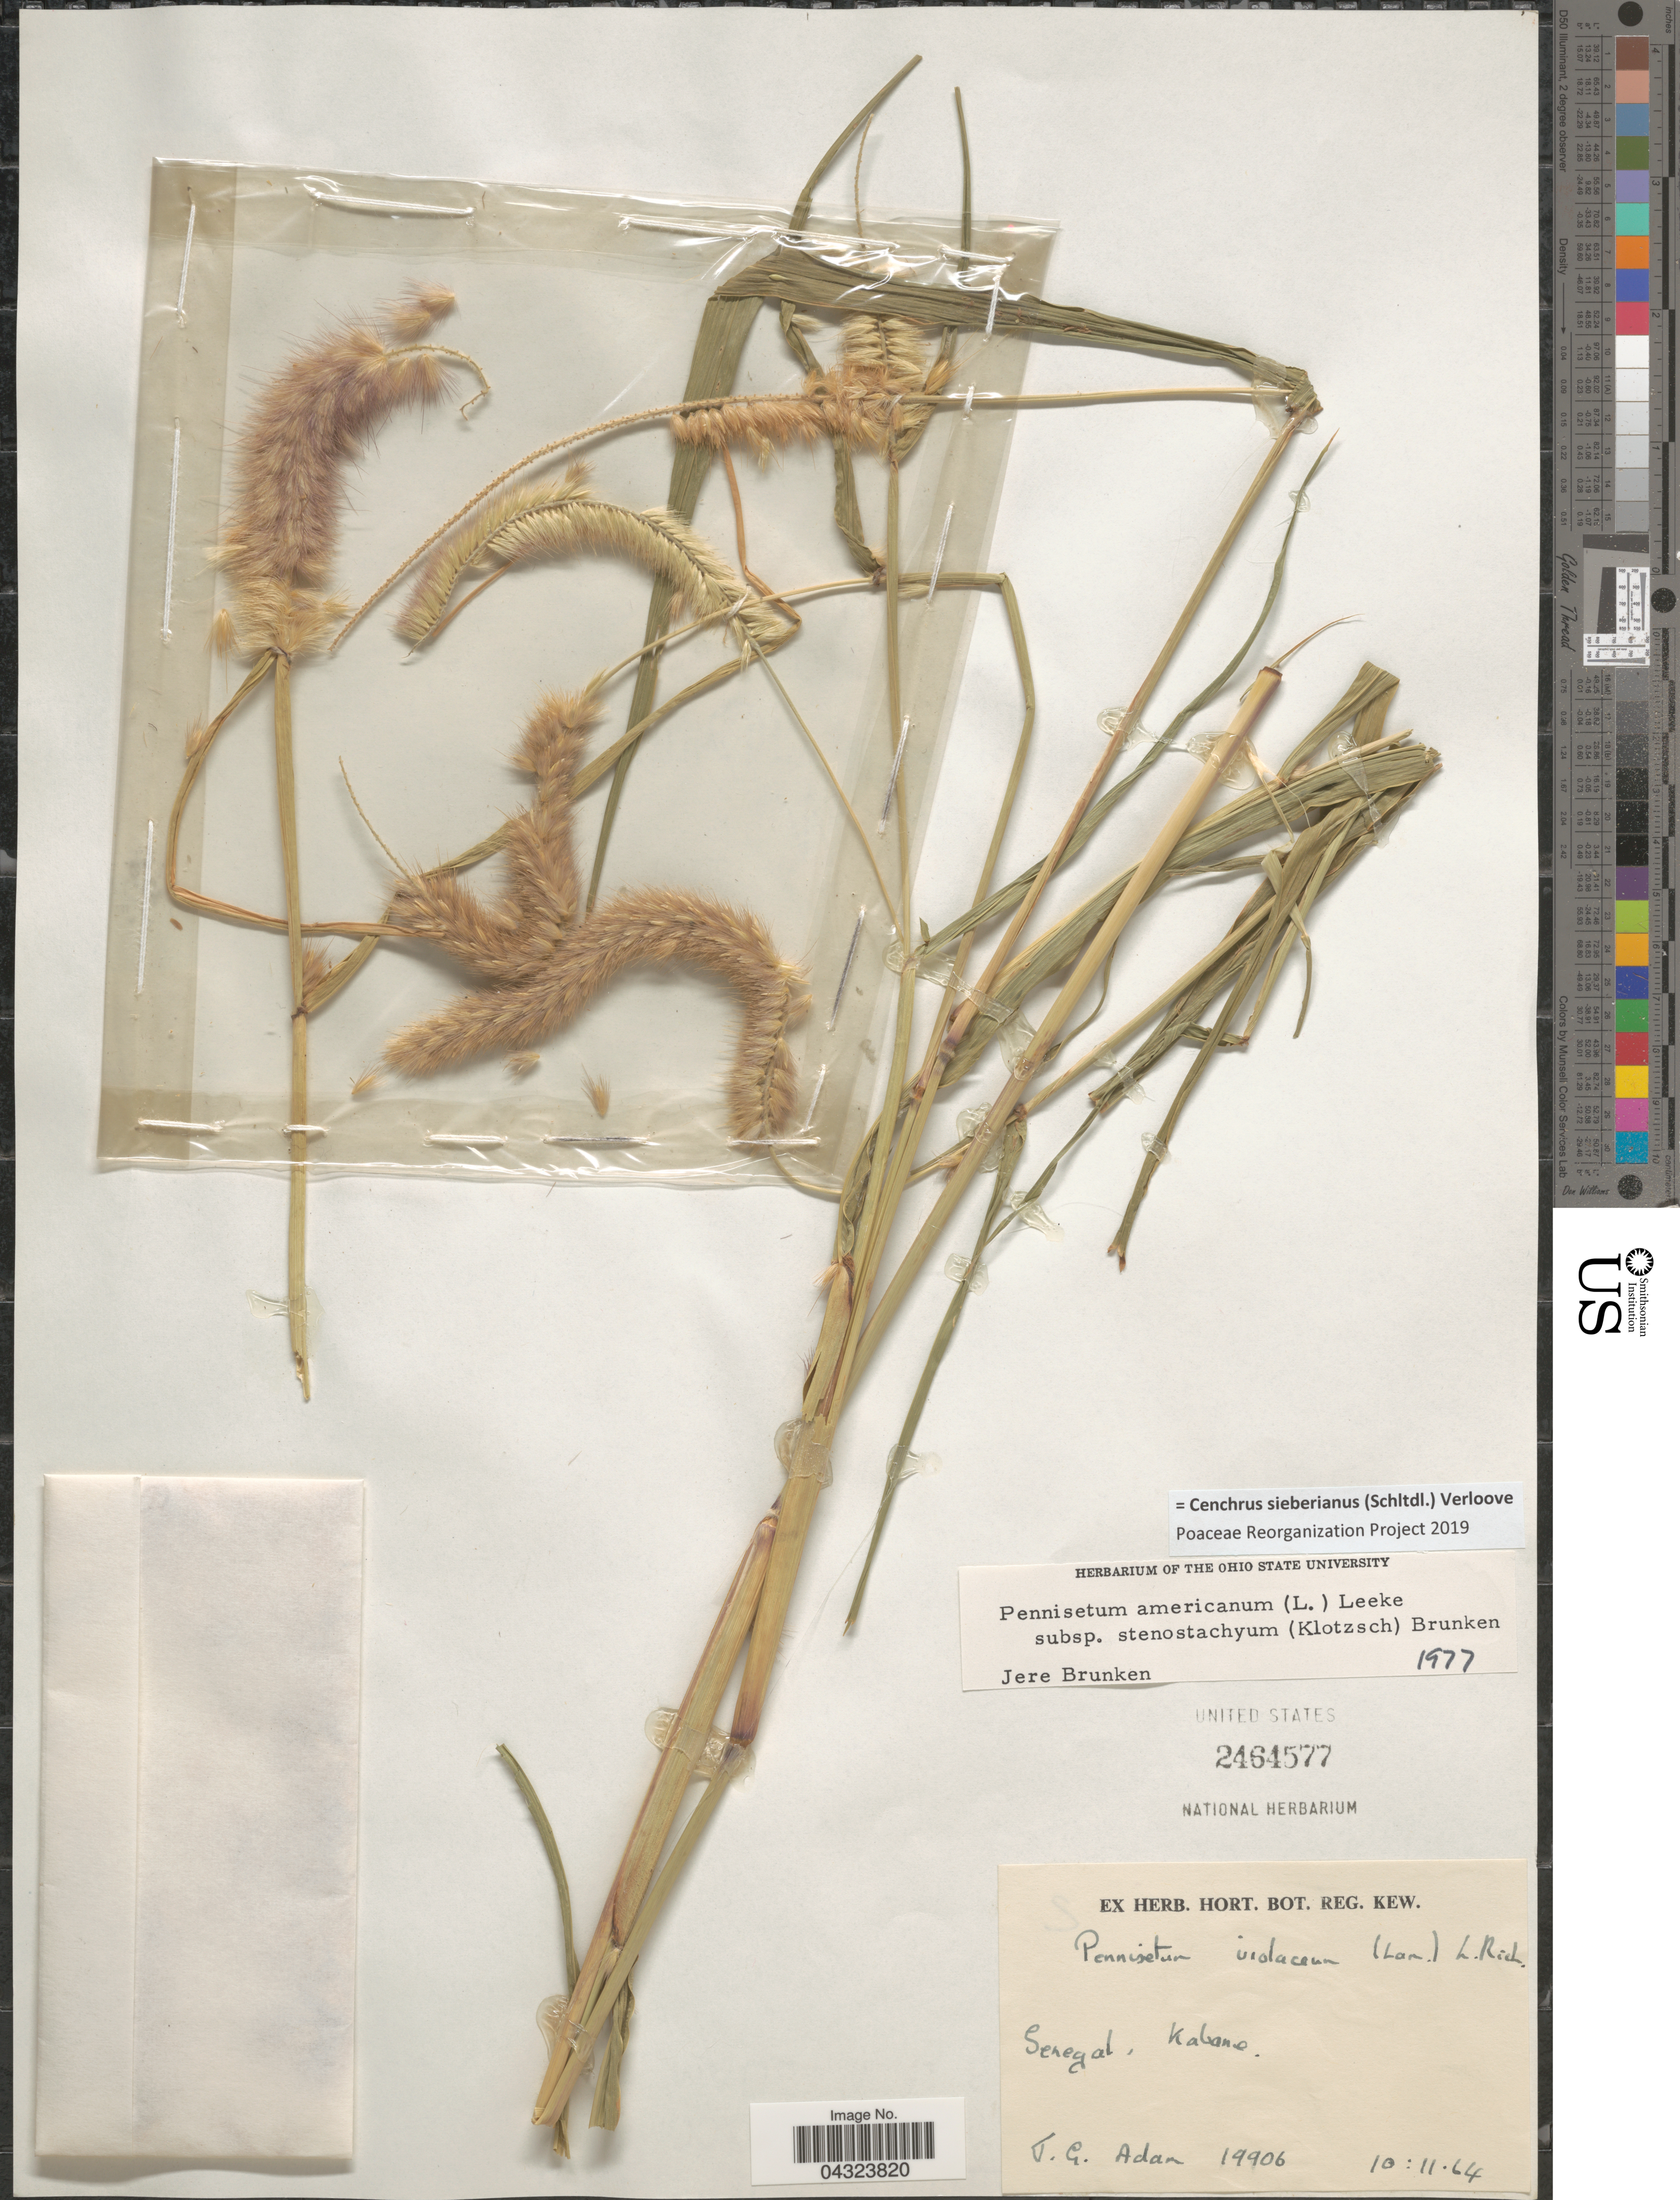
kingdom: Plantae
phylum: Tracheophyta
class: Liliopsida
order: Poales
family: Poaceae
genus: Cenchrus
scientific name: Cenchrus sieberianus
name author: (Schltdl.) Verloove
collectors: J. Adam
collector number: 19906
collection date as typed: Transcribed d/m/y: 10/11/64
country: Senegal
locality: Kabane.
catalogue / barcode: US 2464577